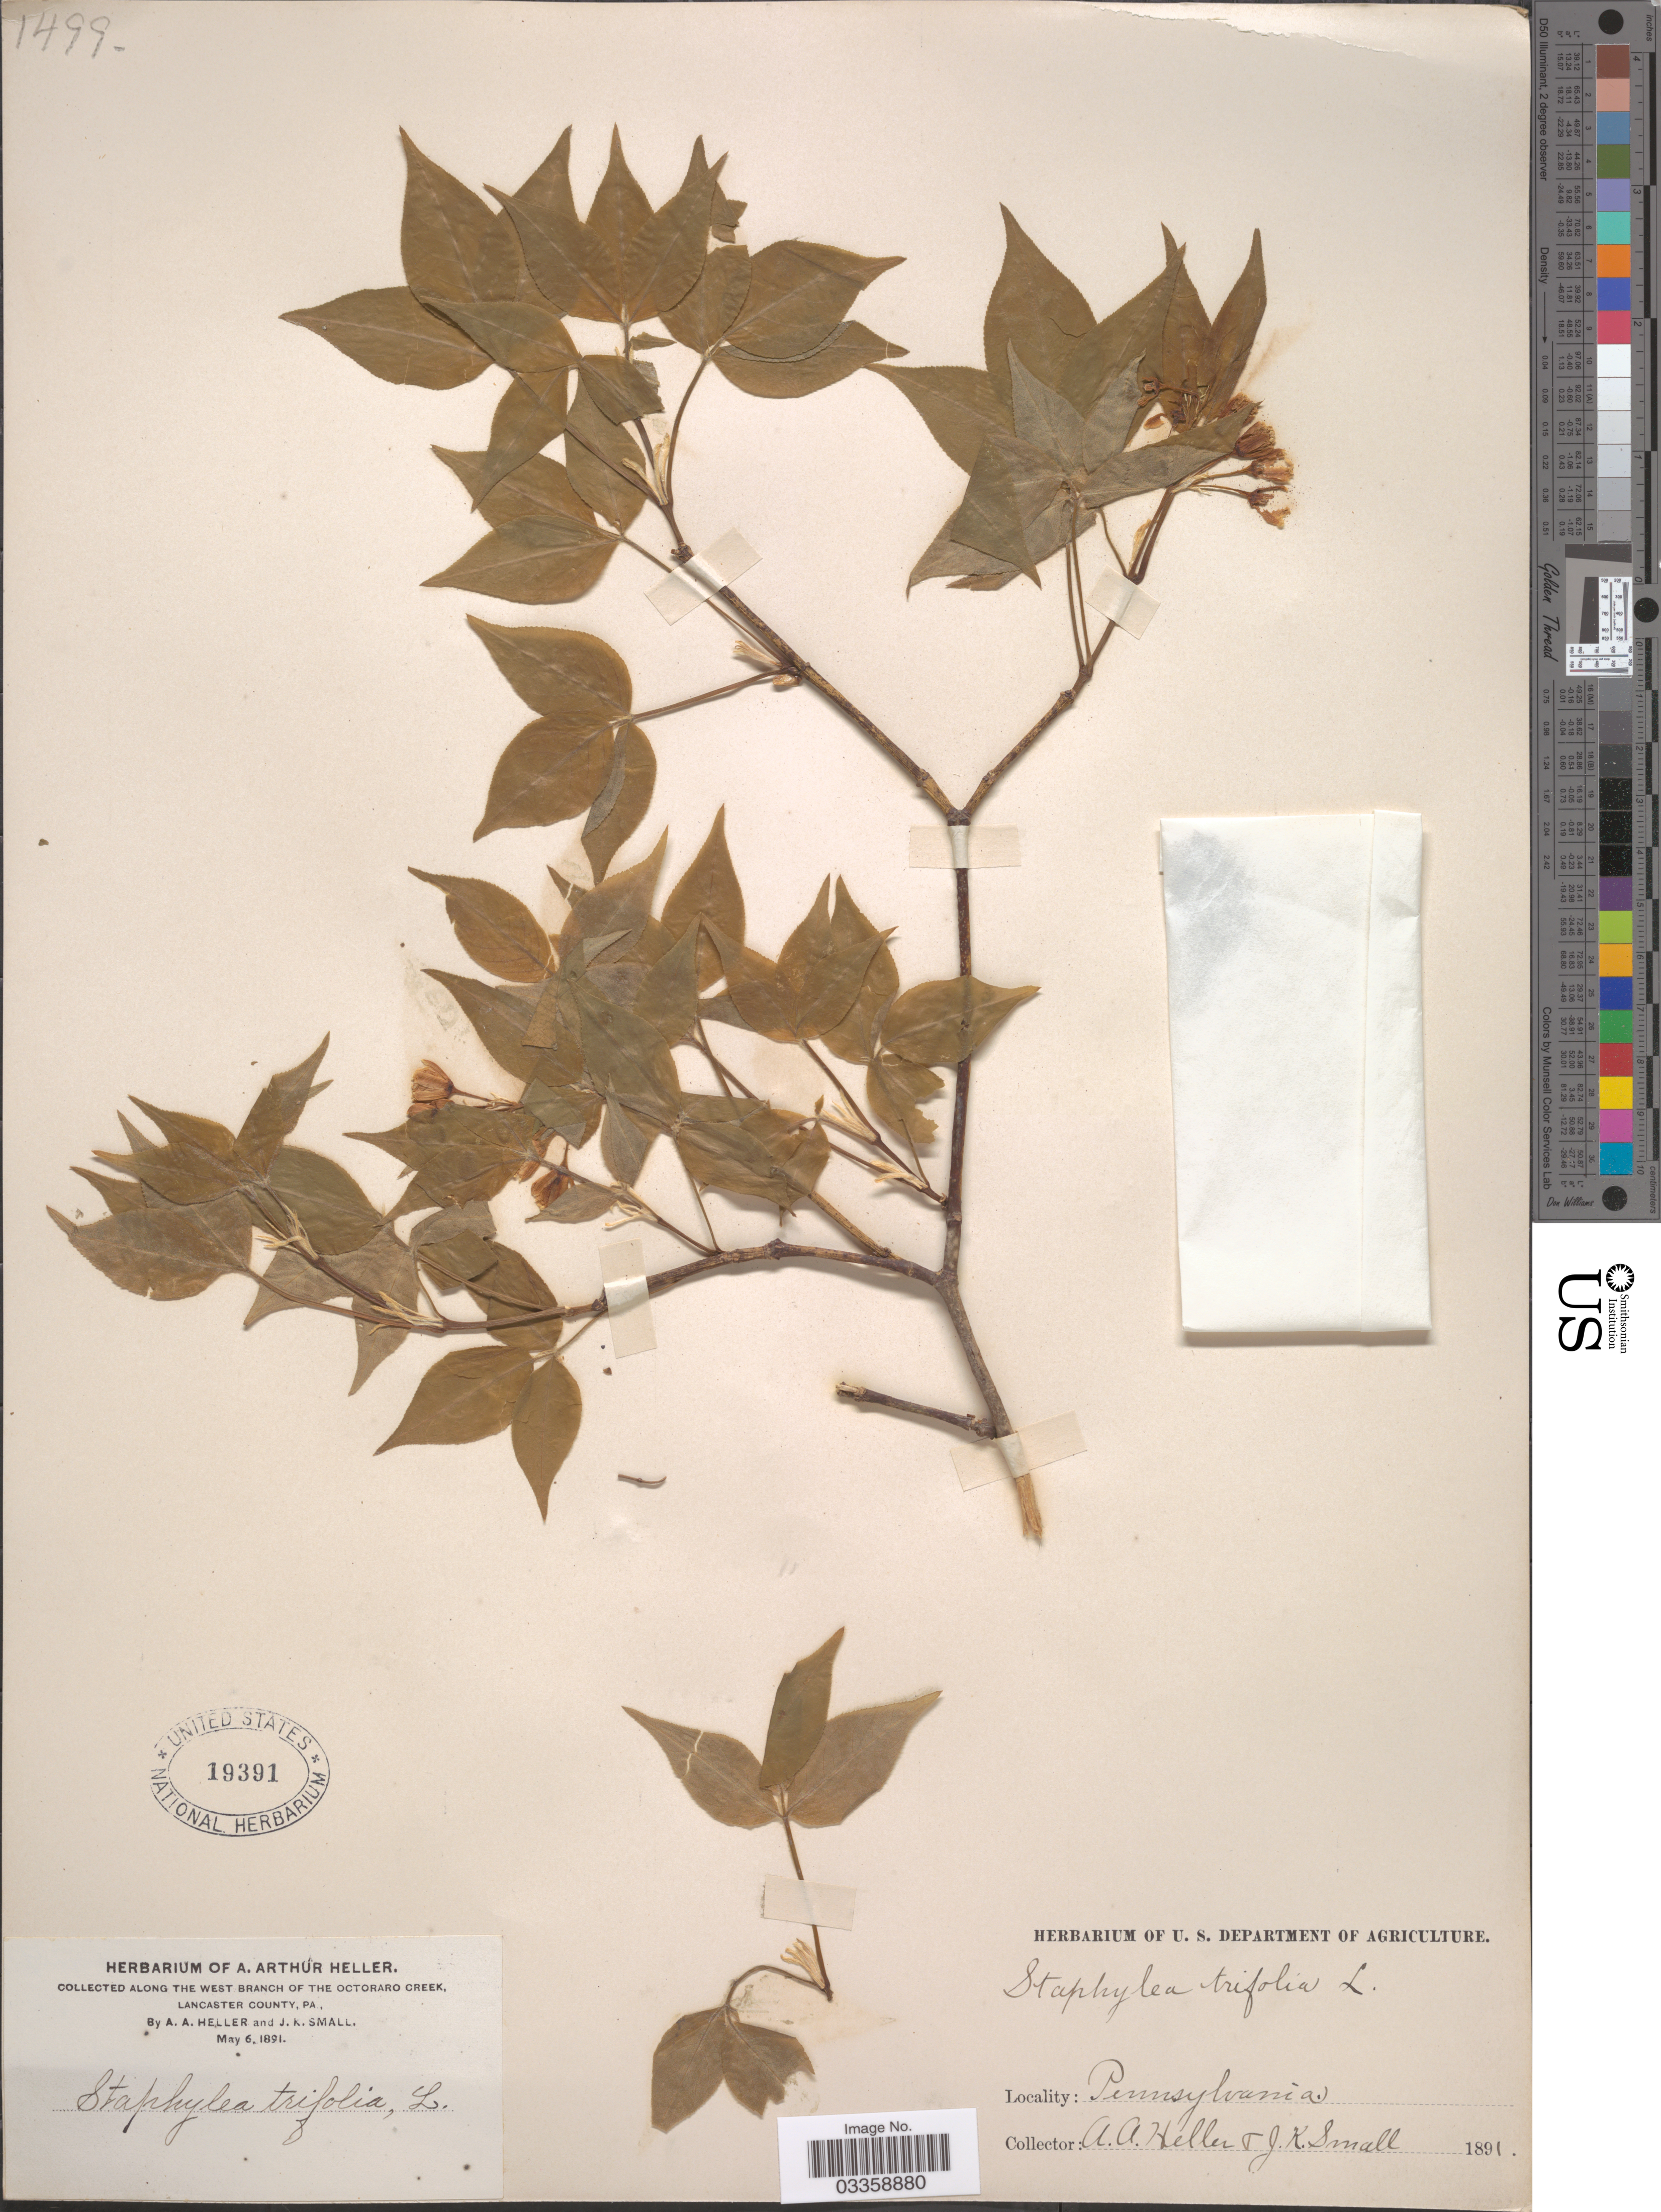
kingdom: Plantae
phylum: Tracheophyta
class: Magnoliopsida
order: Crossosomatales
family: Staphyleaceae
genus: Staphylea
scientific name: Staphylea trifolia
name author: L.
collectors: A. A. Heller & J. K. Small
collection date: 1891-05-06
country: United States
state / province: Pennsylvania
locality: Along the west branch of the Octoraro Creek, Lancaster County.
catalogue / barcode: US 19391